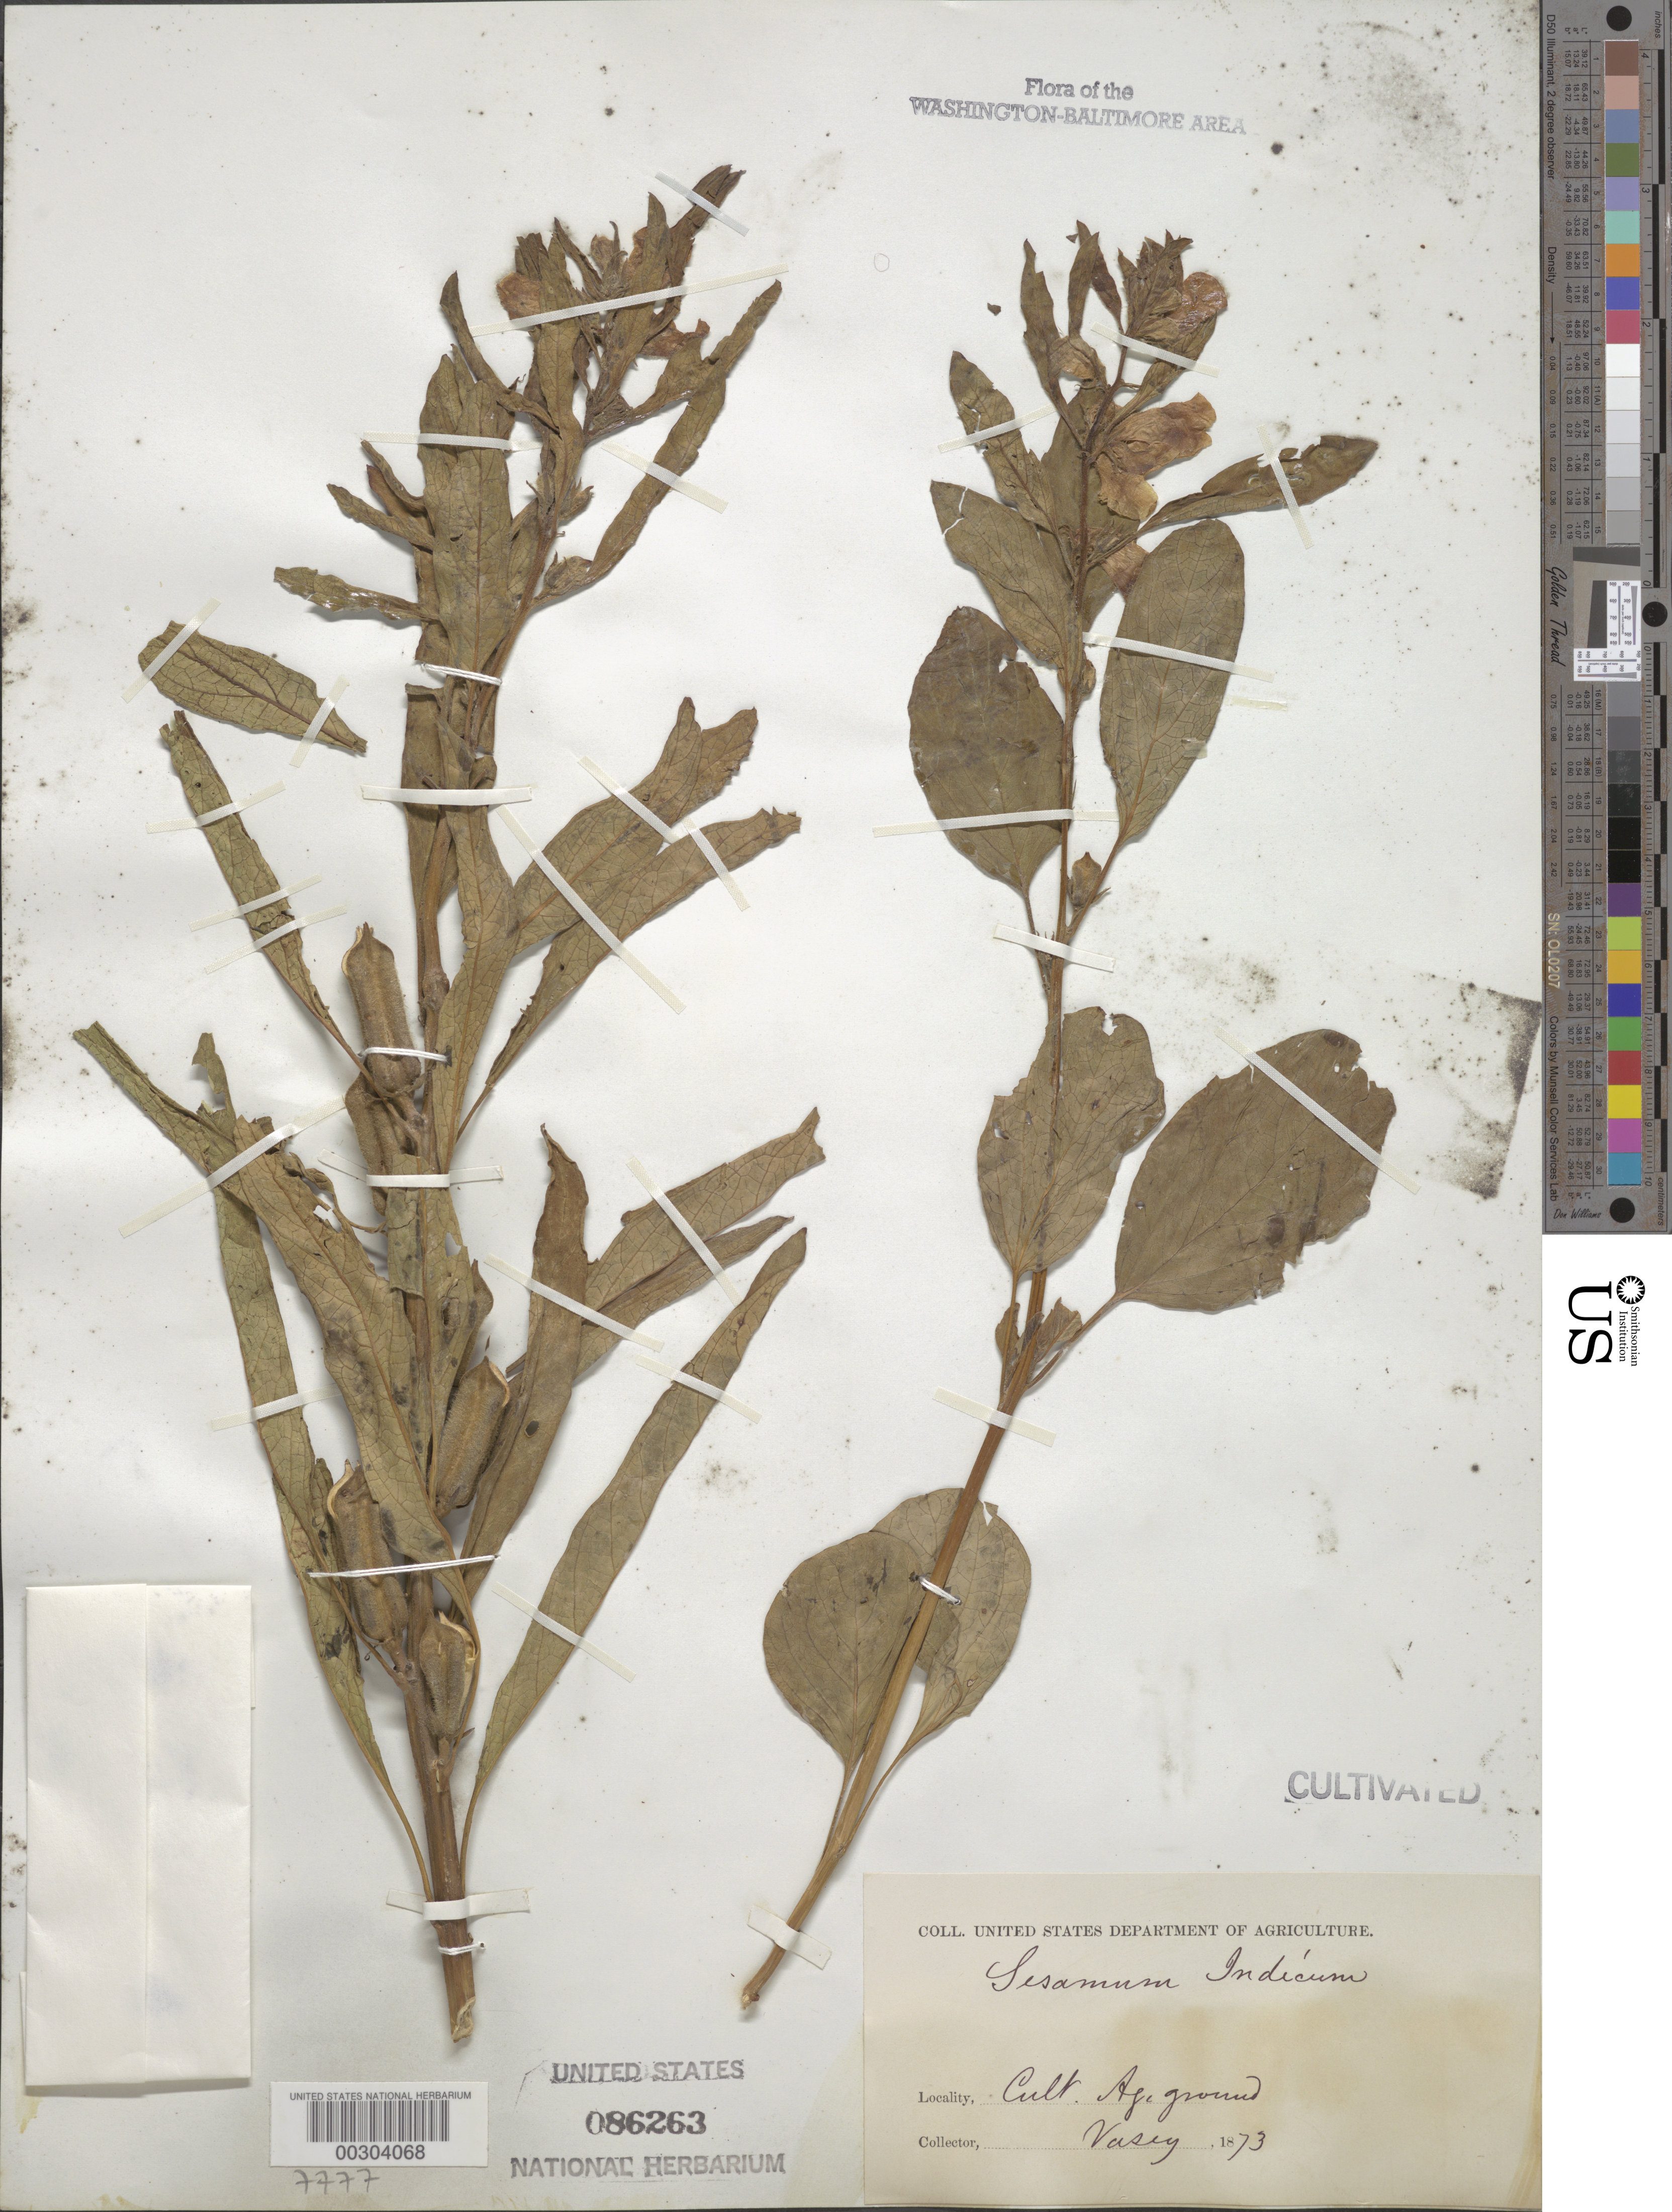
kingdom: Plantae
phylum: Tracheophyta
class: Magnoliopsida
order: Lamiales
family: Pedaliaceae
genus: Sesamum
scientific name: Sesamum indicum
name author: L.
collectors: G. R. Vasey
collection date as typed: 1873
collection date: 1873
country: United States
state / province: District of Columbia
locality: Department of Agriculture grounds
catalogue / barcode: US 721082